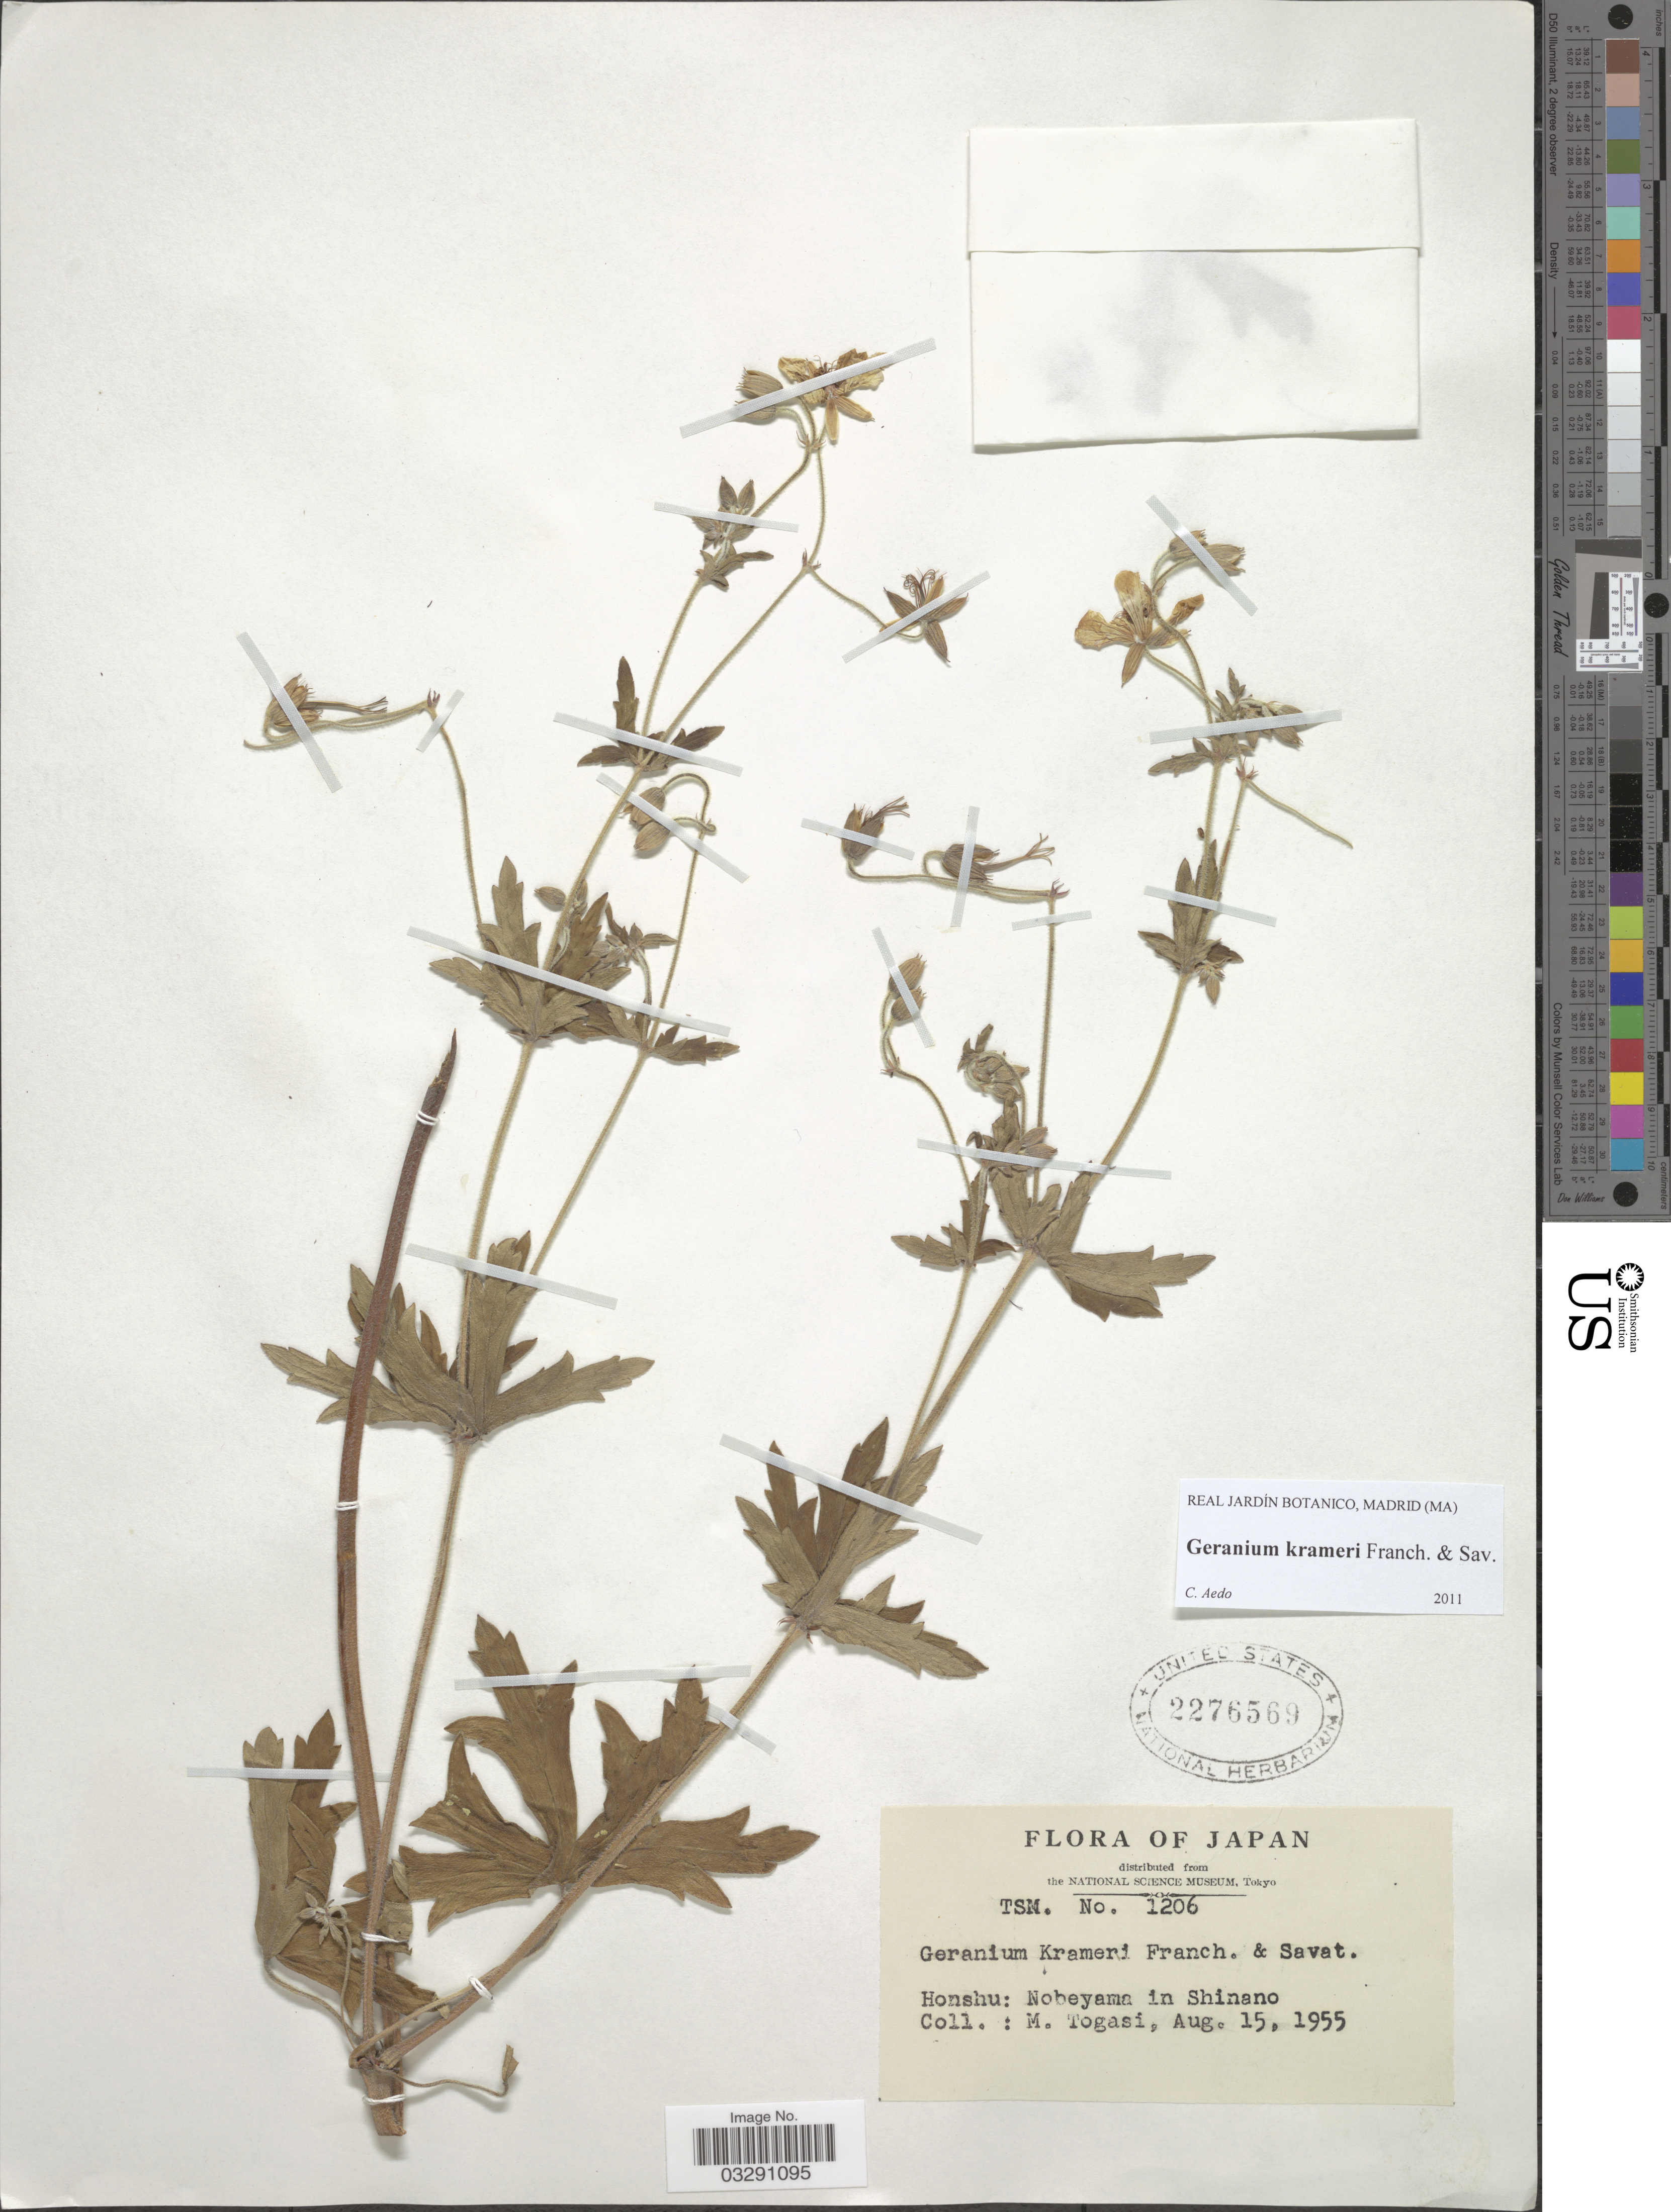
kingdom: Plantae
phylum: Tracheophyta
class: Magnoliopsida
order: Geraniales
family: Geraniaceae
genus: Geranium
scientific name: Geranium krameri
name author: Franch. & Sav.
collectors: M. Togasi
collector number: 1206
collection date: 1955-08-15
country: Japan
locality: Honshu: Nobeyama in Shinano.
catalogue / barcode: US 2276569